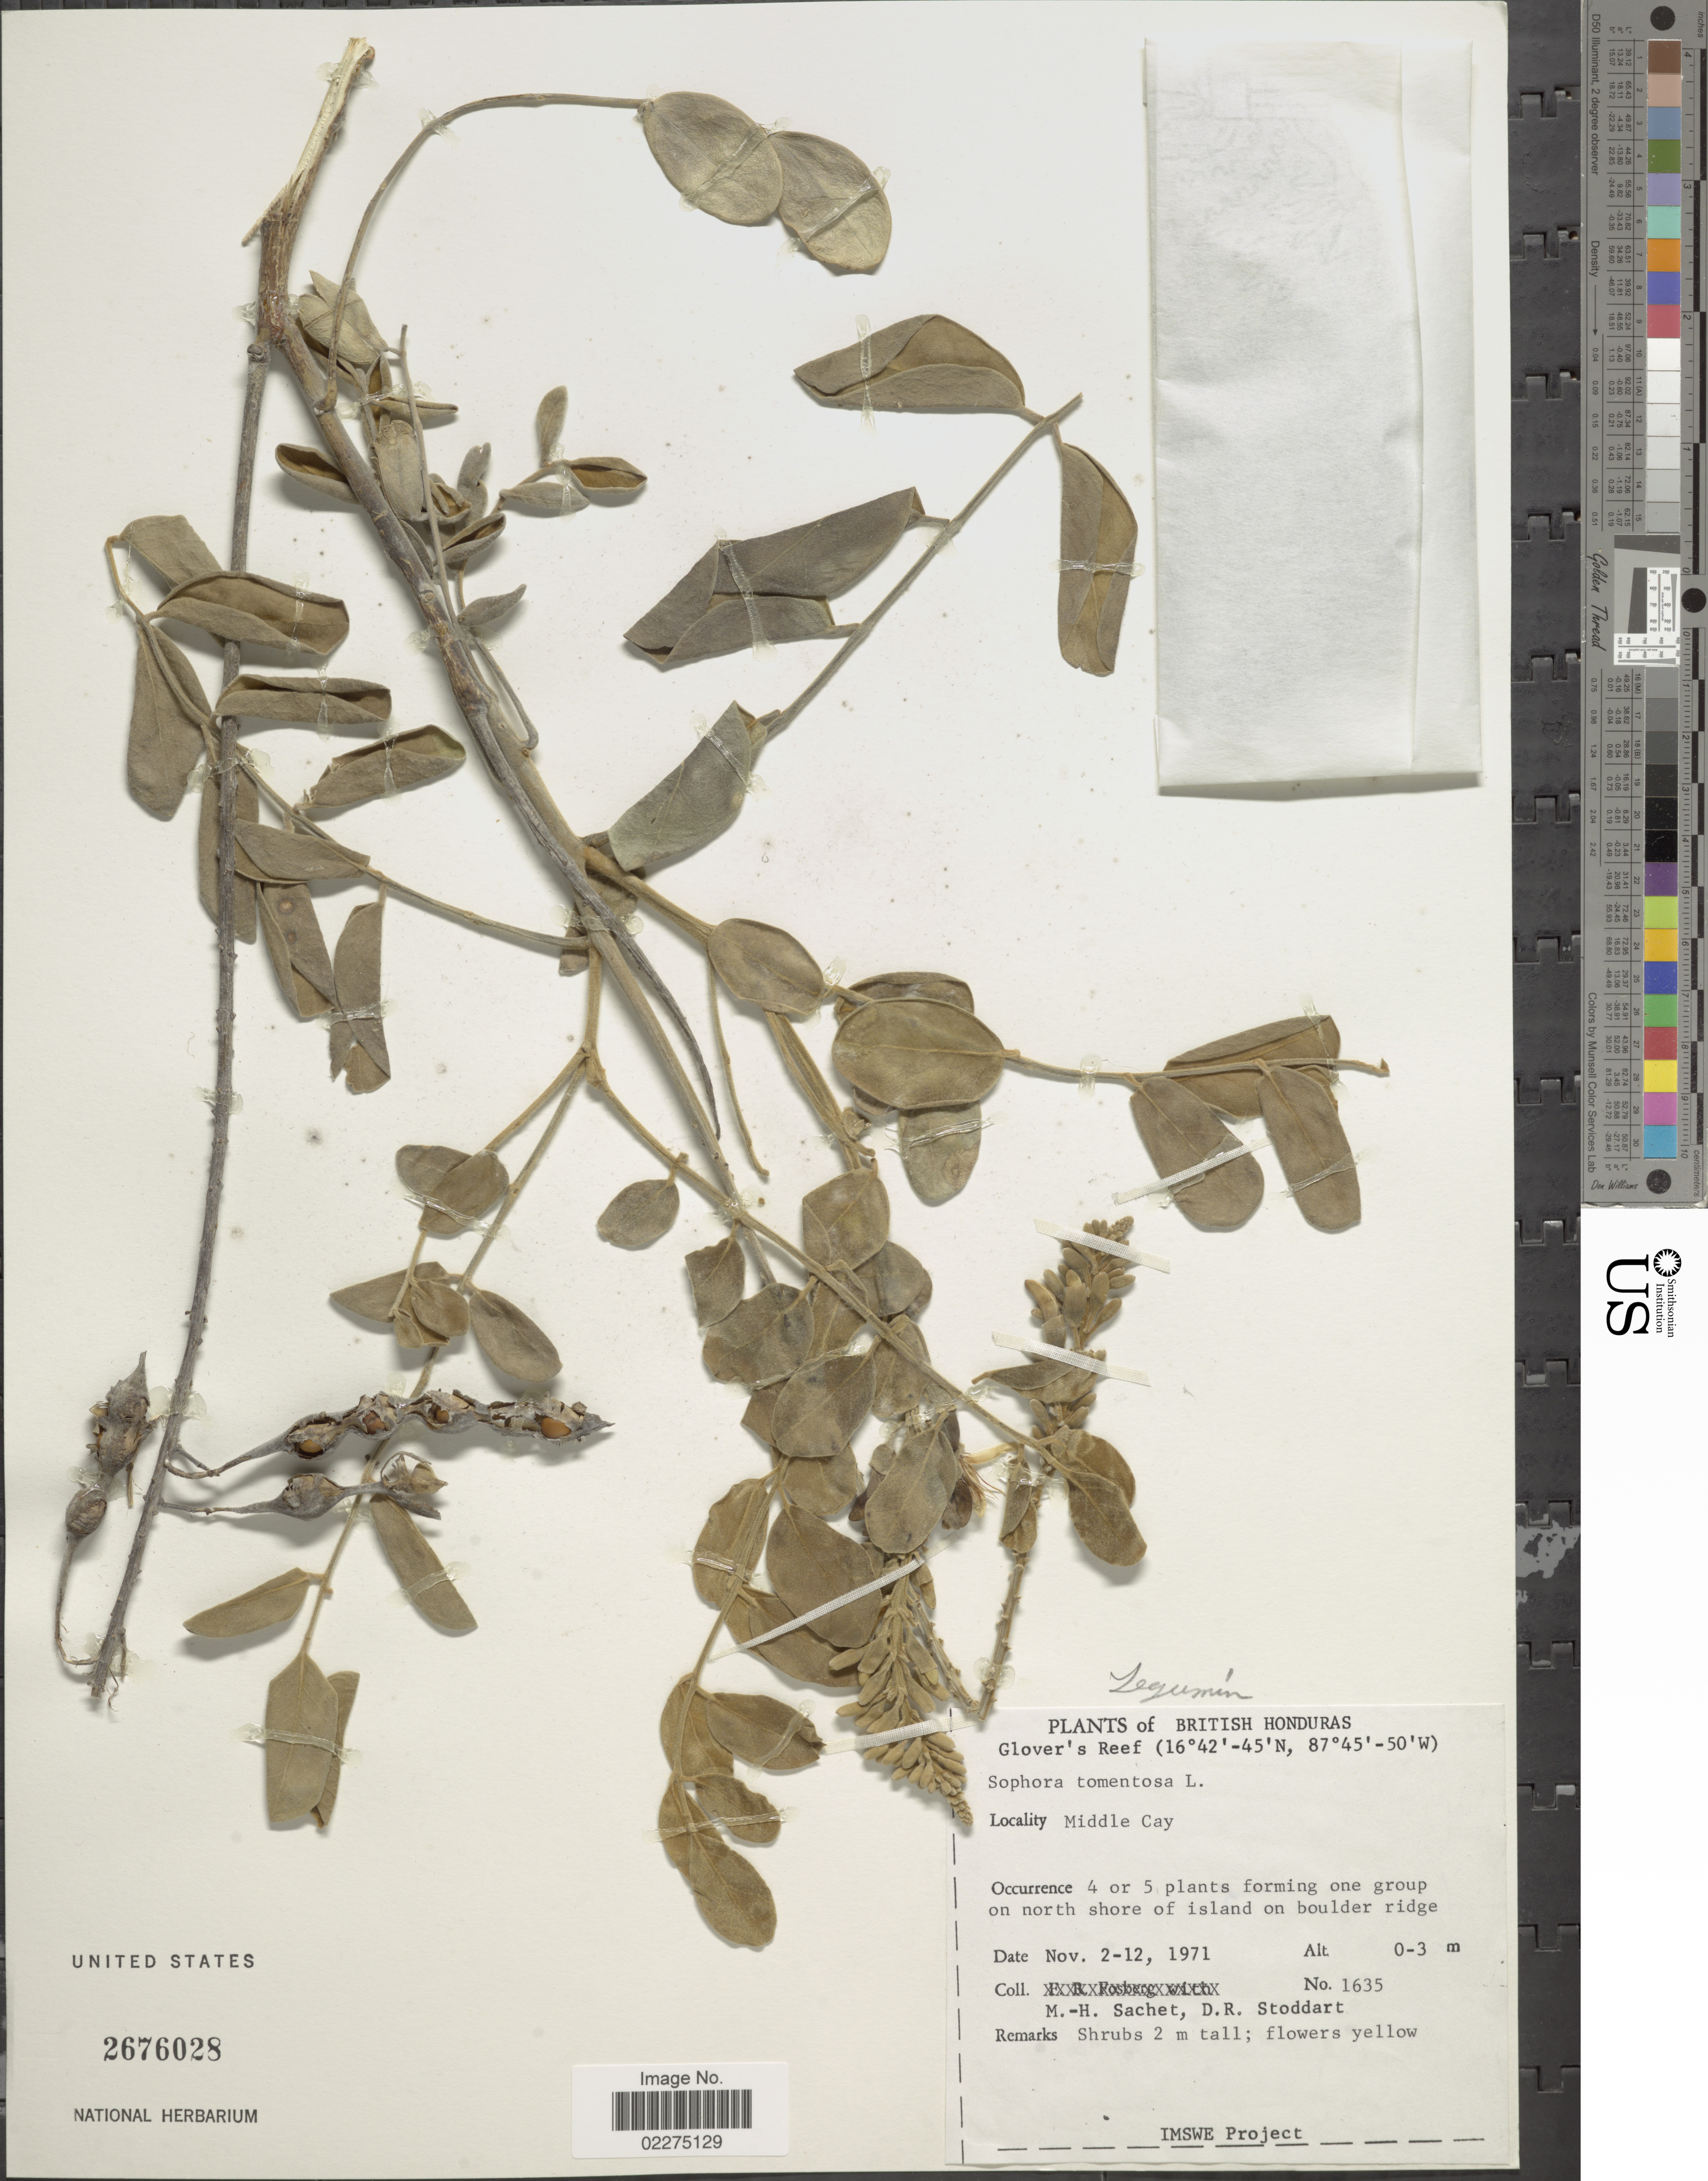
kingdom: Plantae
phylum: Tracheophyta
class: Magnoliopsida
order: Fabales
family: Fabaceae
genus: Sophora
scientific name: Sophora tomentosa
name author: L.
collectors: M.-H. Sachet & D. R. Stoddart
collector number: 1635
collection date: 1971-11-02/1971-11-12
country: Belize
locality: Middle Cay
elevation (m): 0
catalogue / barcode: US 2676028